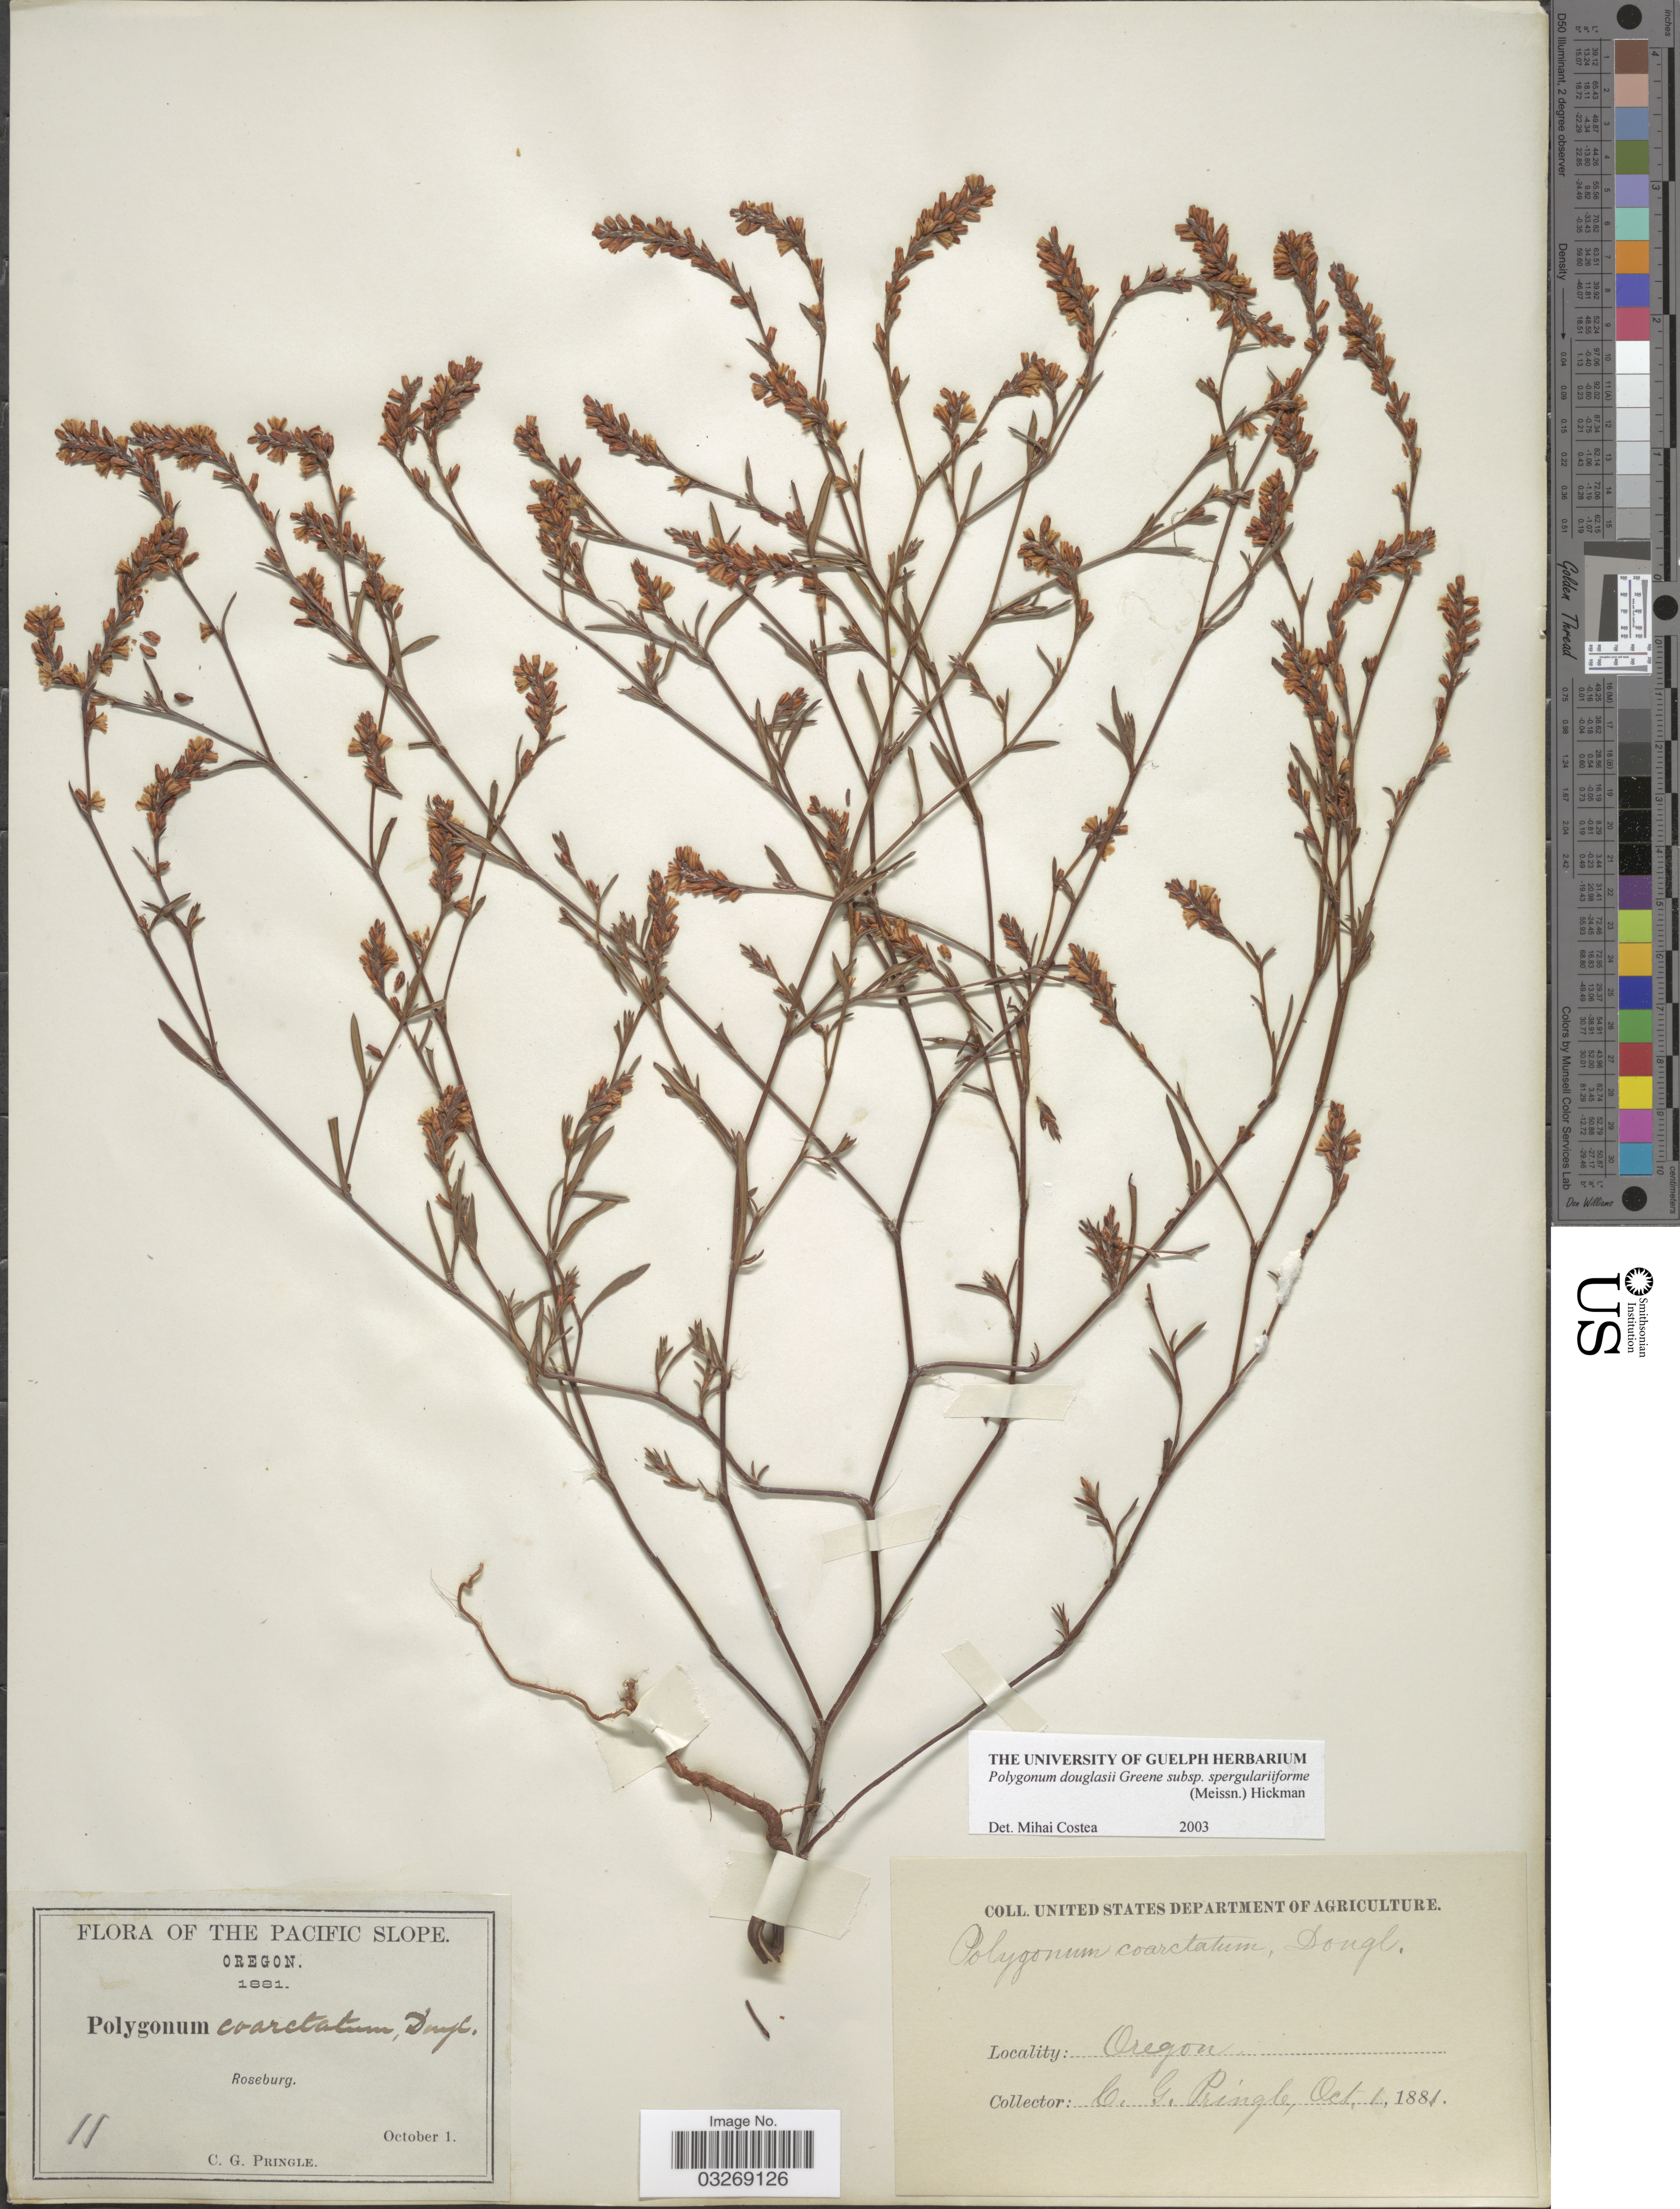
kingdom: Plantae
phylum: Tracheophyta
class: Magnoliopsida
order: Caryophyllales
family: Polygonaceae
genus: Polygonum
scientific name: Polygonum douglasii subsp. spergulariiforme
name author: (Meisn. ex Small) Hickman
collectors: C. G. Pringle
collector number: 11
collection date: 1881-10-01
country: United States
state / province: Oregon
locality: The Pacific Slope. Roseburg.